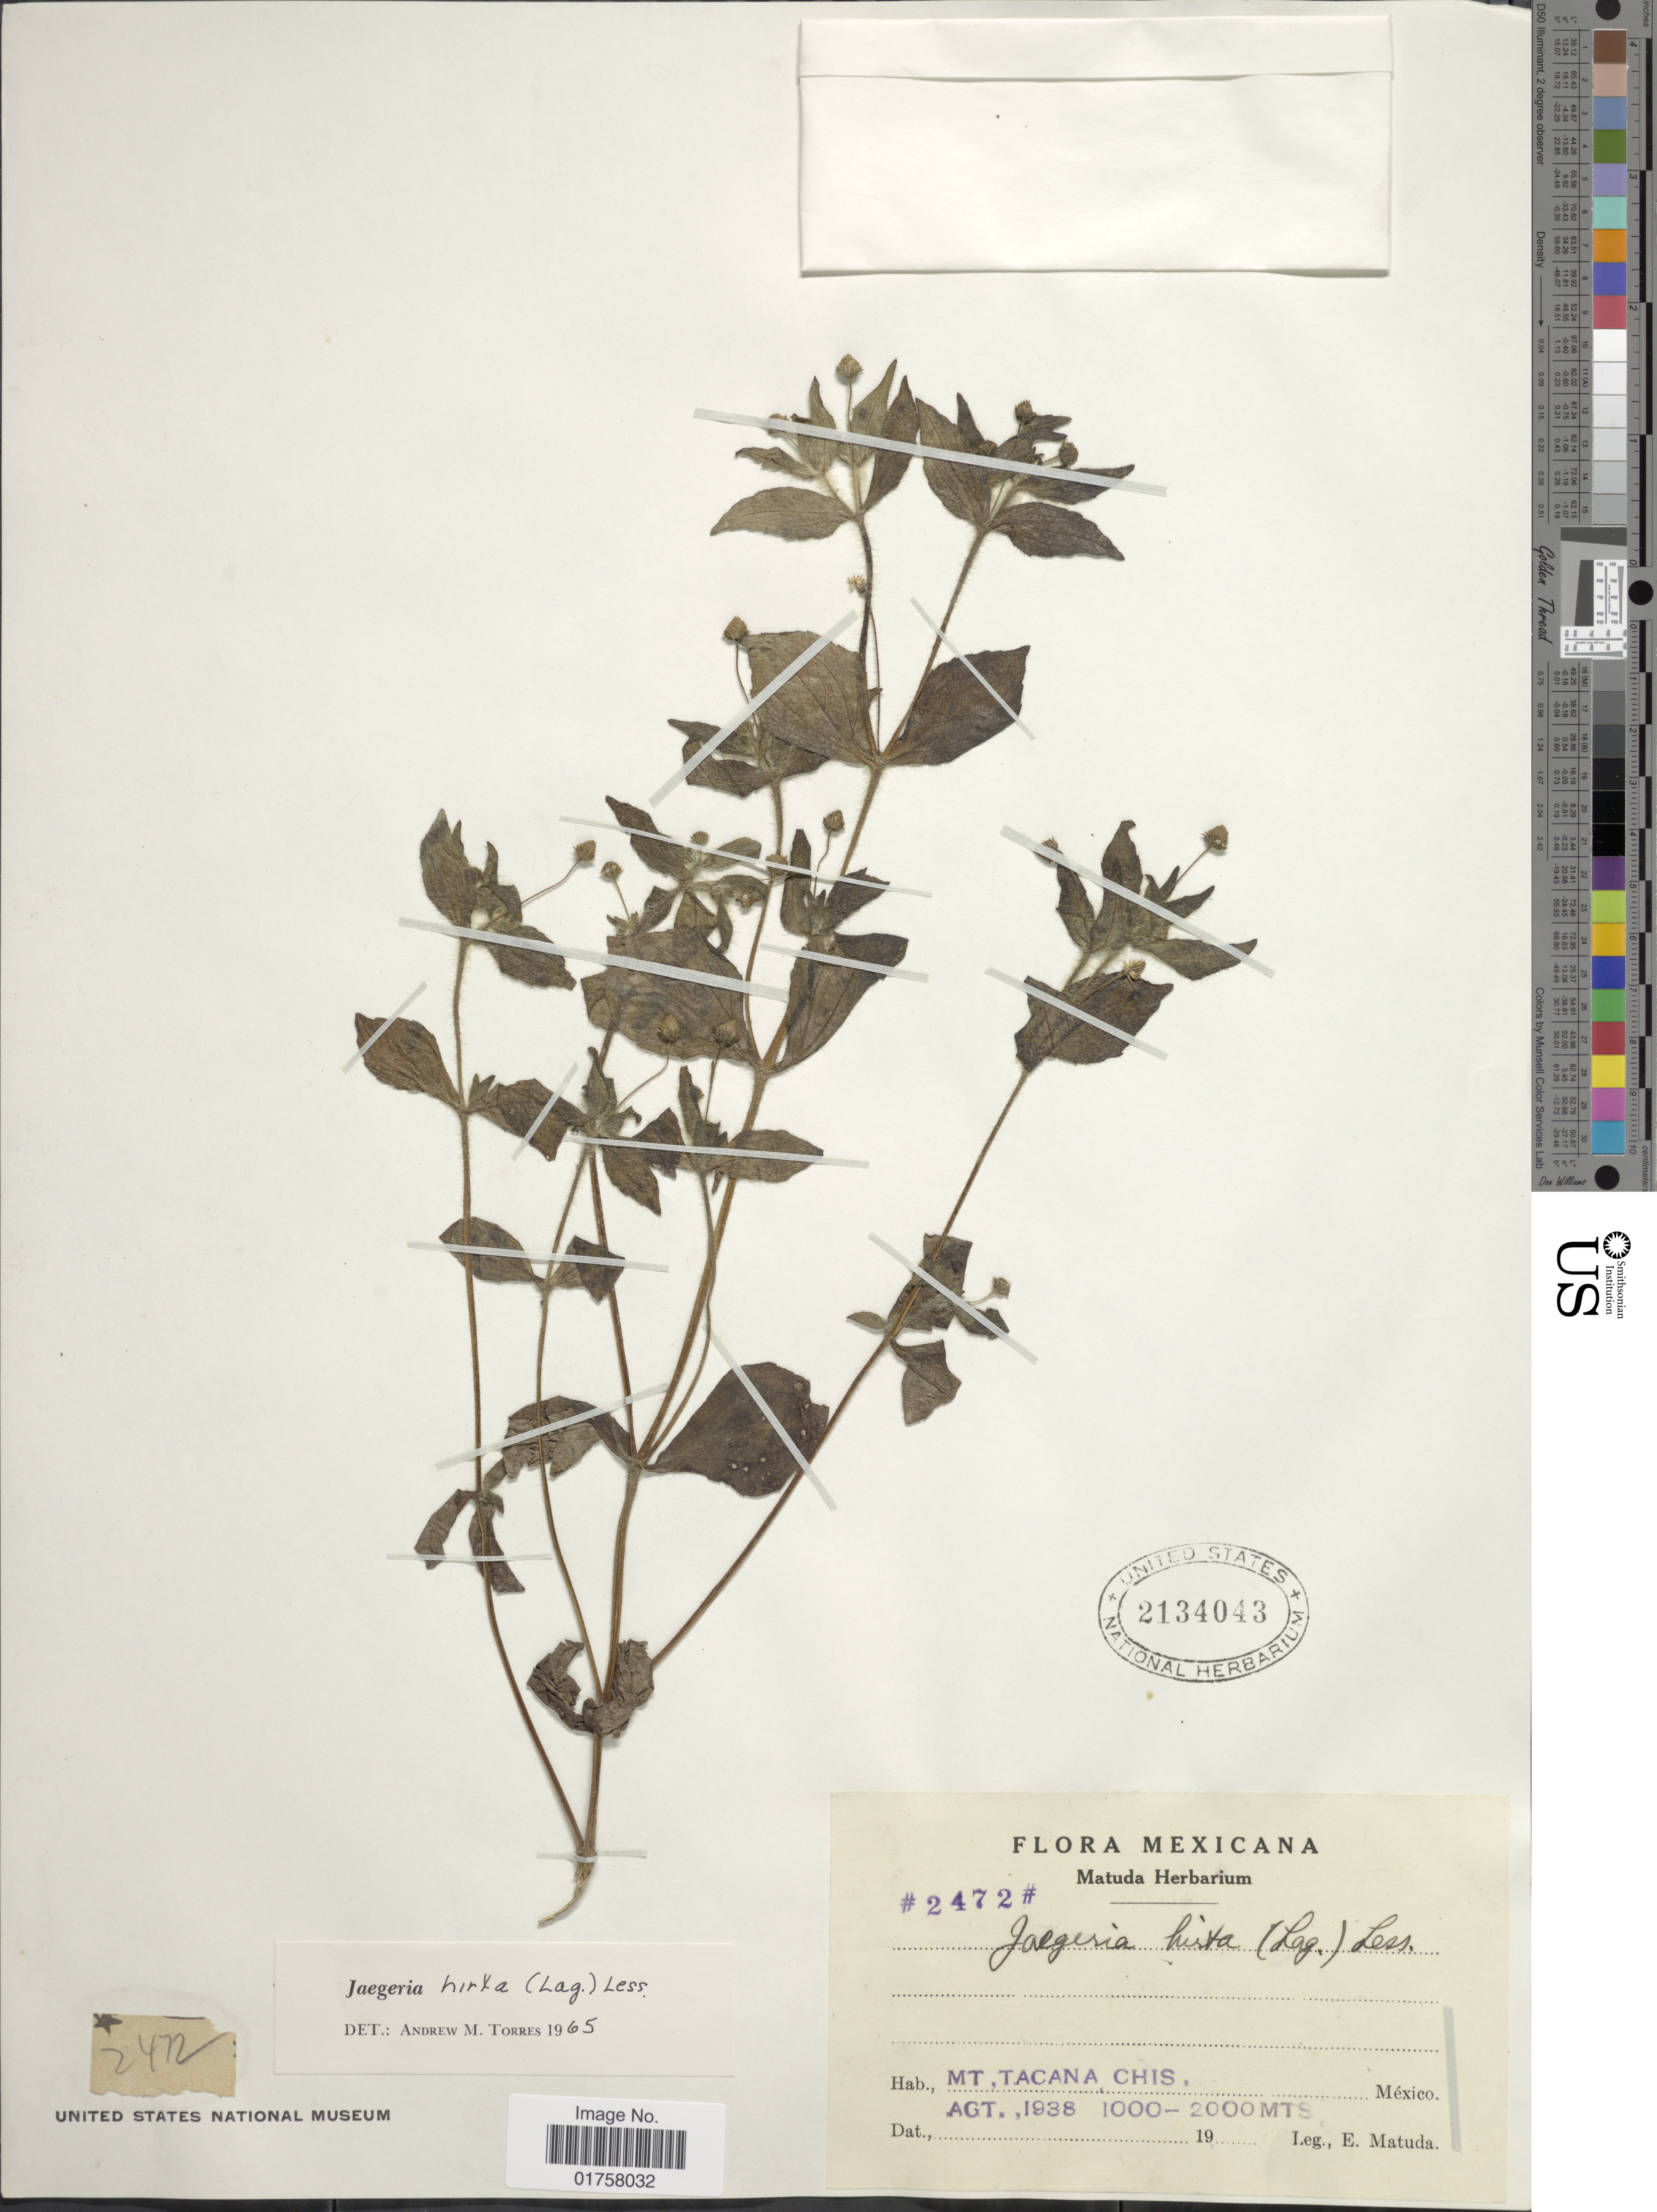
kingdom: Plantae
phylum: Tracheophyta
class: Magnoliopsida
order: Asterales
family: Asteraceae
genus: Jaegeria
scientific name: Jaegeria hirta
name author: (Lag.) Less.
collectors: E. Matuda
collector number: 2472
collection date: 1938-08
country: Mexico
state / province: Chiapas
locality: Mt. Tacana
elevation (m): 1000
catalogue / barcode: US 2134043